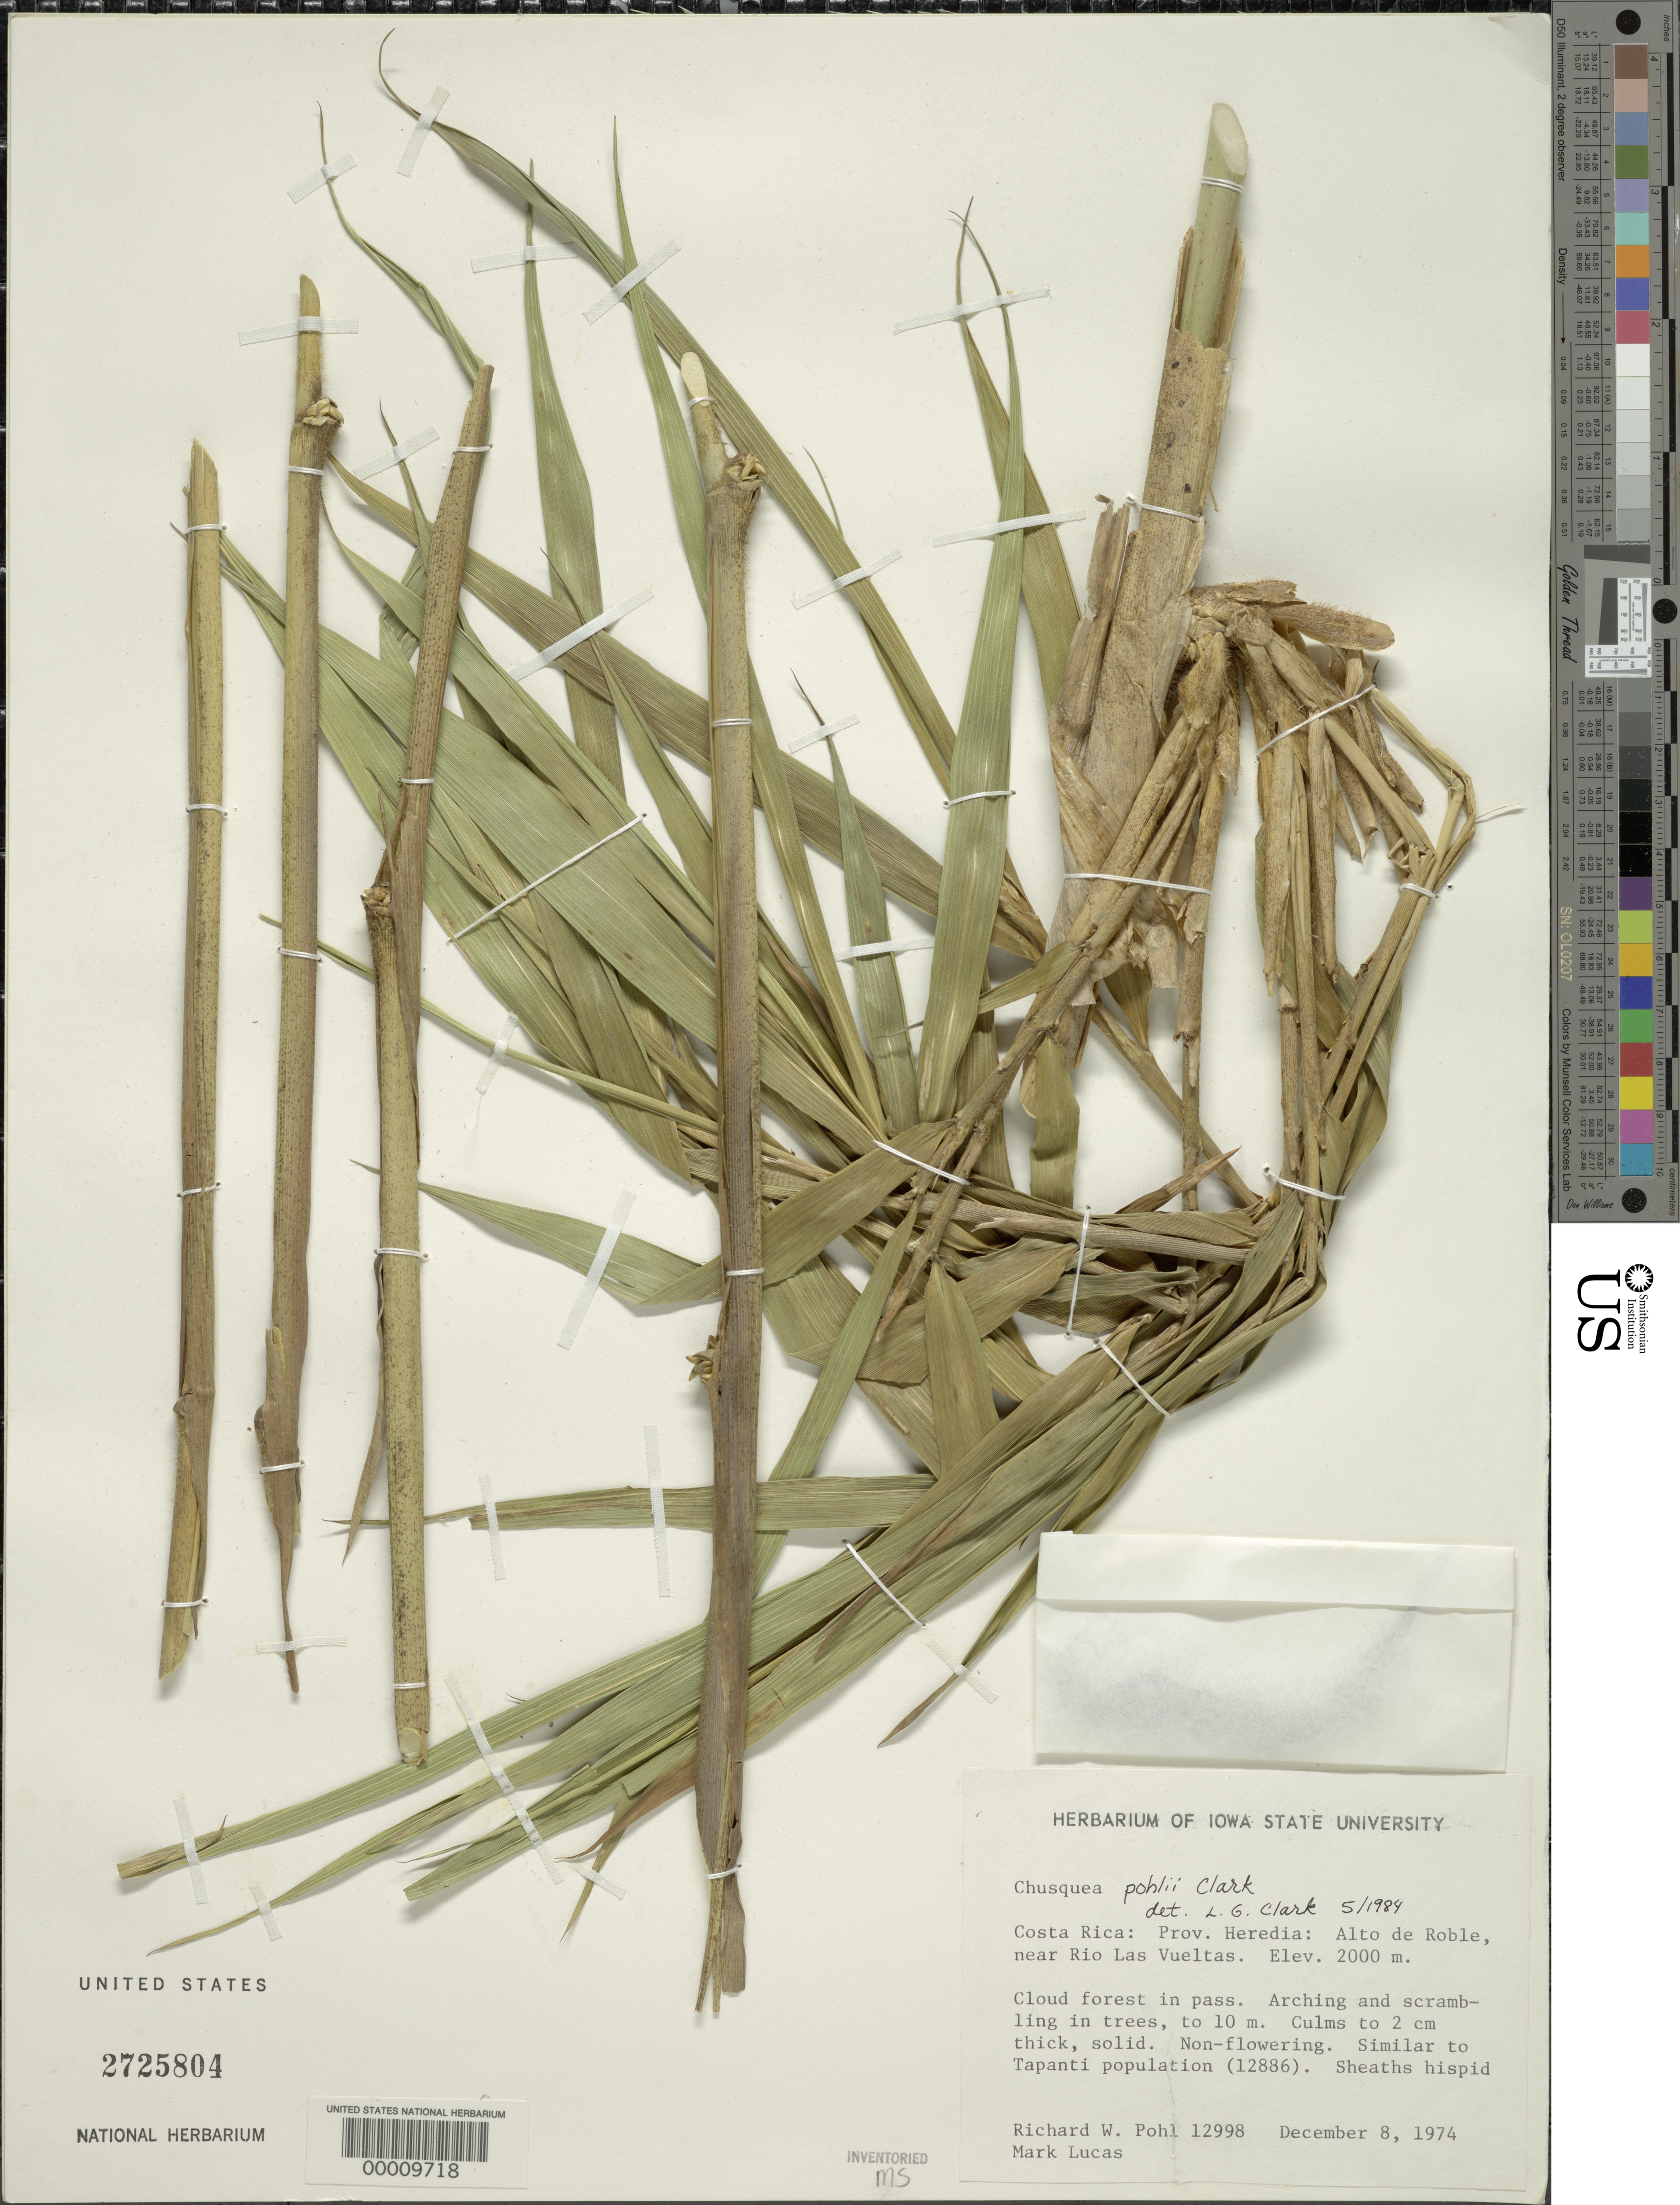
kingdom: Plantae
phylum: Tracheophyta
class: Liliopsida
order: Poales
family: Poaceae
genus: Chusquea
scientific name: Chusquea pohlii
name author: L.G. Clark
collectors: R. W. Pohl & M. Lucas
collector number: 12998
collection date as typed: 08 Dec 1974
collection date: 1974-12-08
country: Costa Rica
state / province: Heredia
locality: Alto de roble, rio las vueltas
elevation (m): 2000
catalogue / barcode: US 2725804